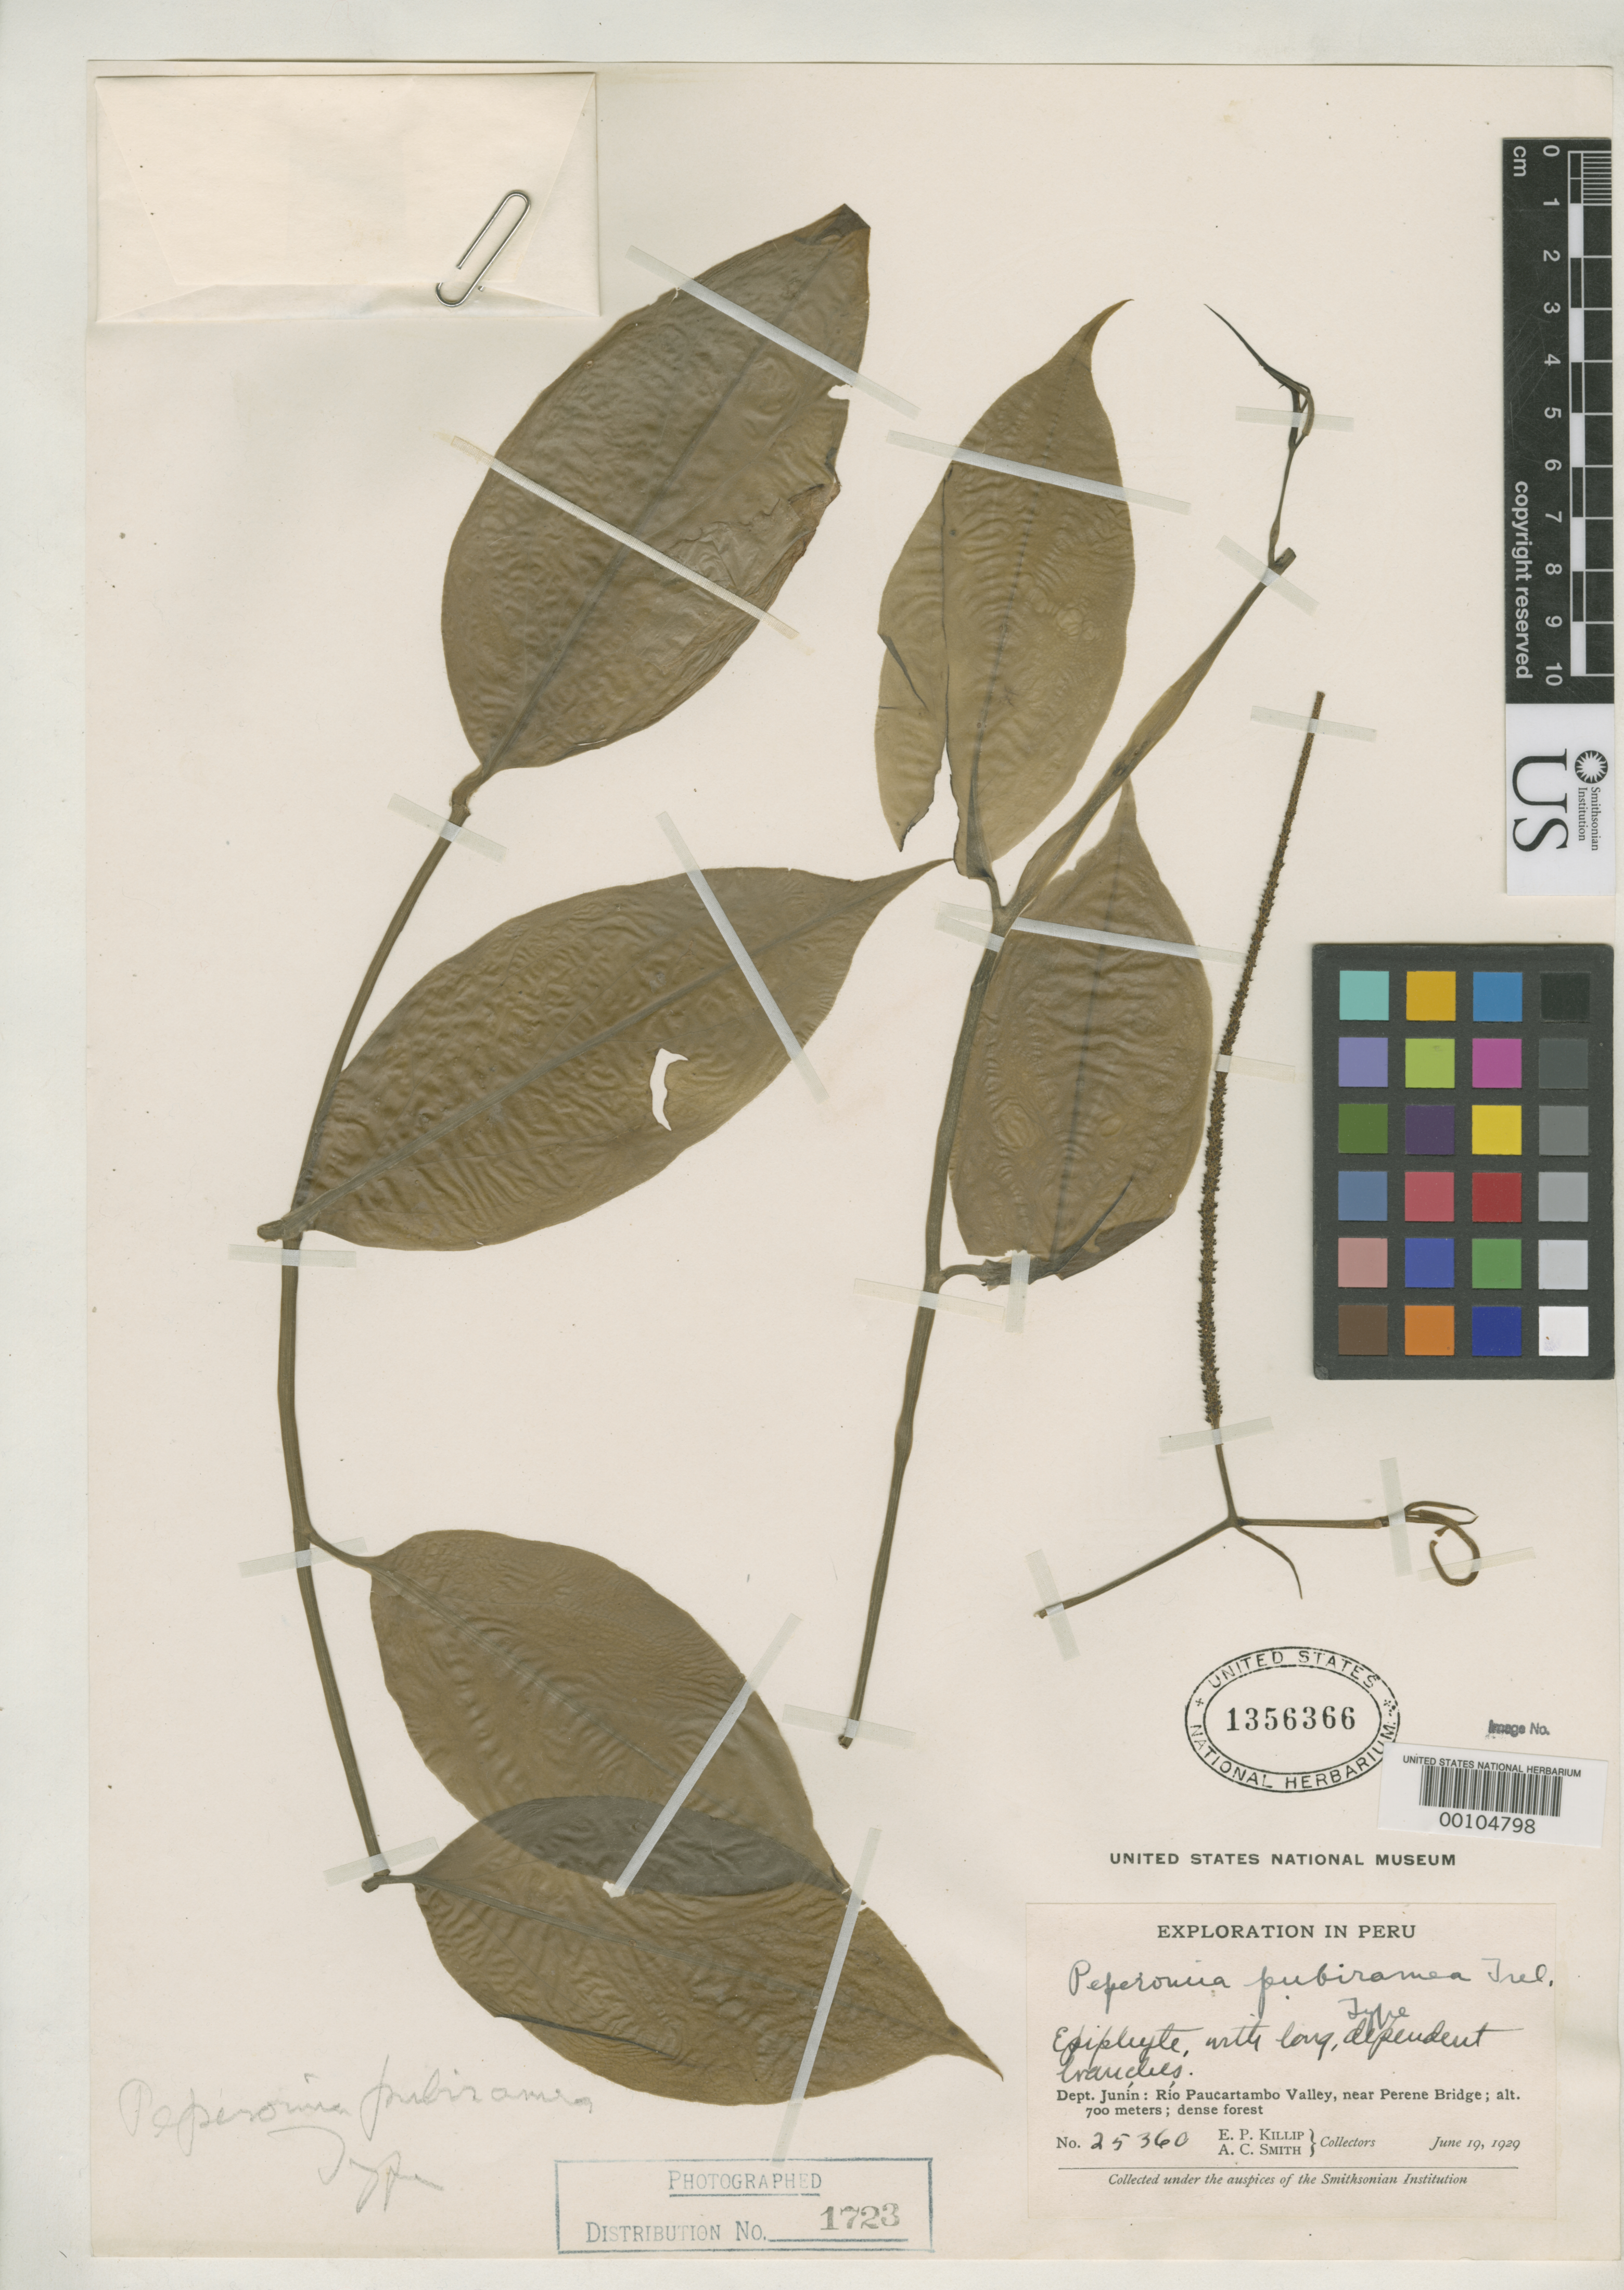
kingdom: Plantae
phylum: Tracheophyta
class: Magnoliopsida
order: Piperales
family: Piperaceae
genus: Peperomia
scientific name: Peperomia pubiramea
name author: Trel. in J.F. Macbr.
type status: Holotype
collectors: E. P. Killip & A. C. Smith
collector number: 25360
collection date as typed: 19 Jun 1929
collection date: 1929-06-19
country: Peru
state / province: Junín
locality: Rio Paucartambo Valley, near Perene Bridge.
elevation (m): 700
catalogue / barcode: US 1356366